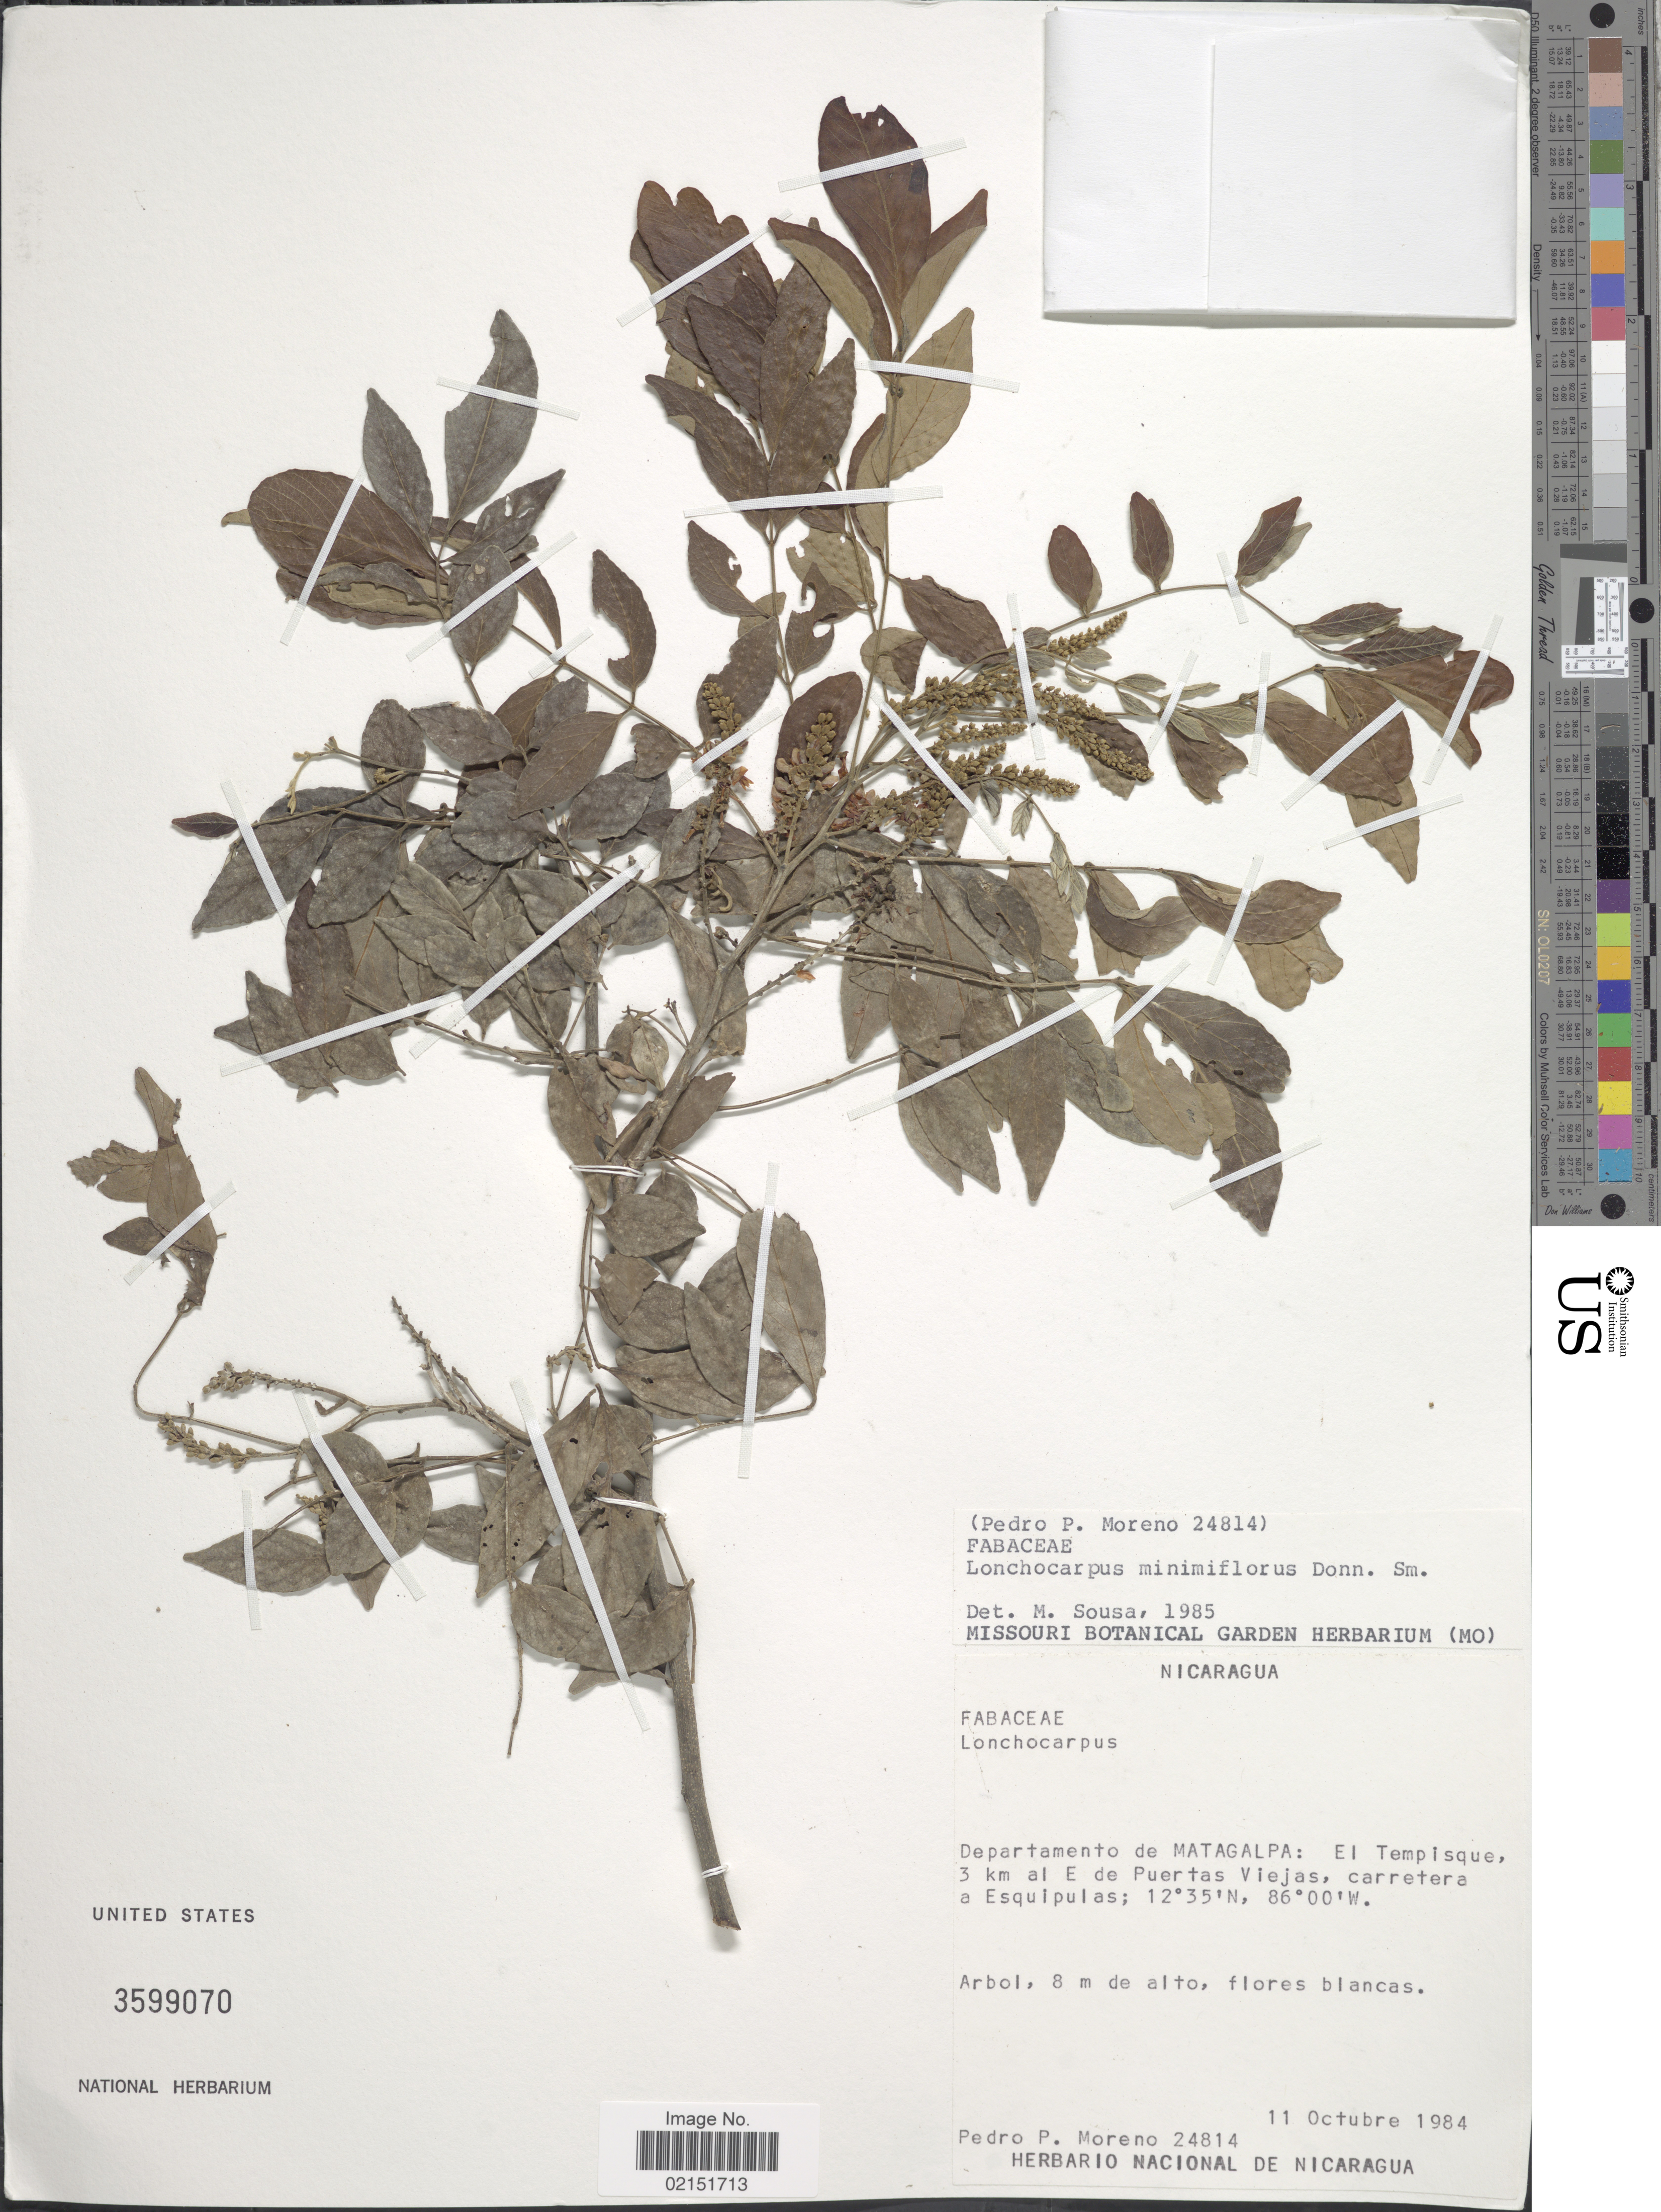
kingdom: Plantae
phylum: Tracheophyta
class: Magnoliopsida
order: Fabales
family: Fabaceae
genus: Lonchocarpus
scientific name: Lonchocarpus minimiflorus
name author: Donn. Sm.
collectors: P. Moreno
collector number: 24814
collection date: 1984-10-11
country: Nicaragua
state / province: Matagalpa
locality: El Tempisque, 3 km al E de Puertas Viejas, carretera a Esquipulas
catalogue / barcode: US 3599070